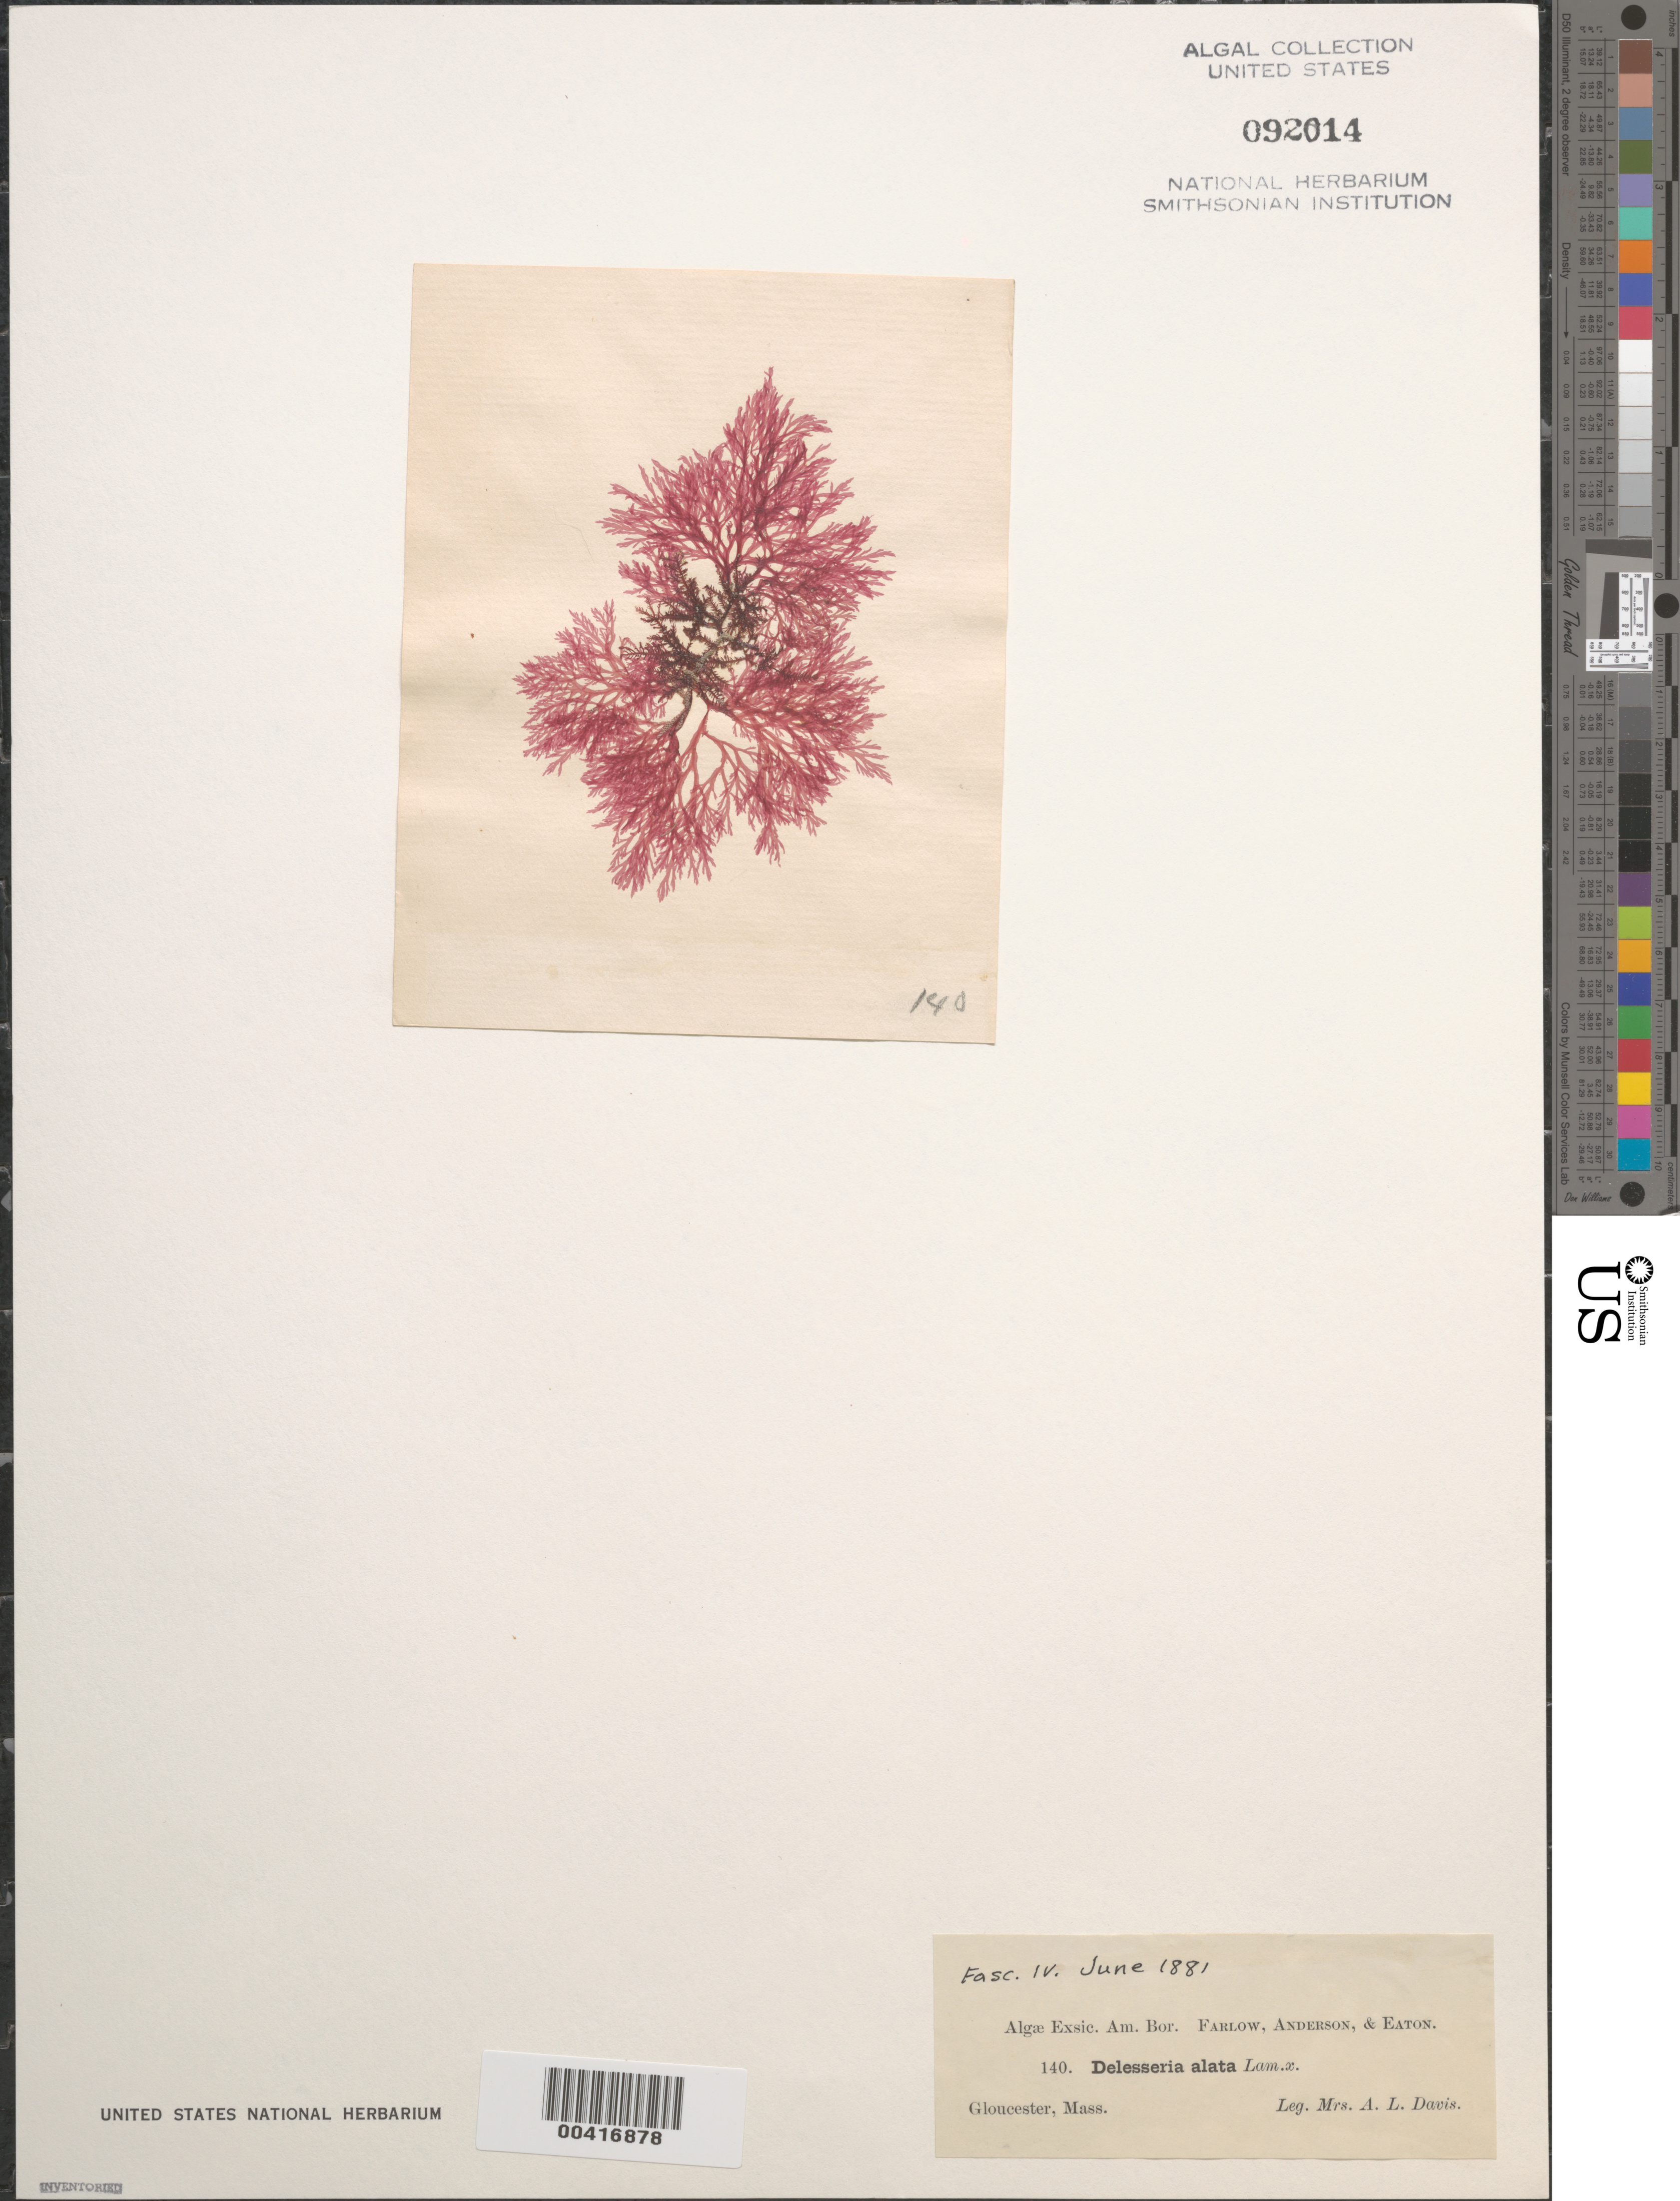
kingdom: Plantae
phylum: Rhodophyta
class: Florideophyceae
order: Ceramiales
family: Delesseriaceae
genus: Membranoptera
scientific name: Membranoptera alata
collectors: A. Davis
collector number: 140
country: United States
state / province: Massachusetts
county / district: Essex County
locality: Gloucester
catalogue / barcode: US 92014